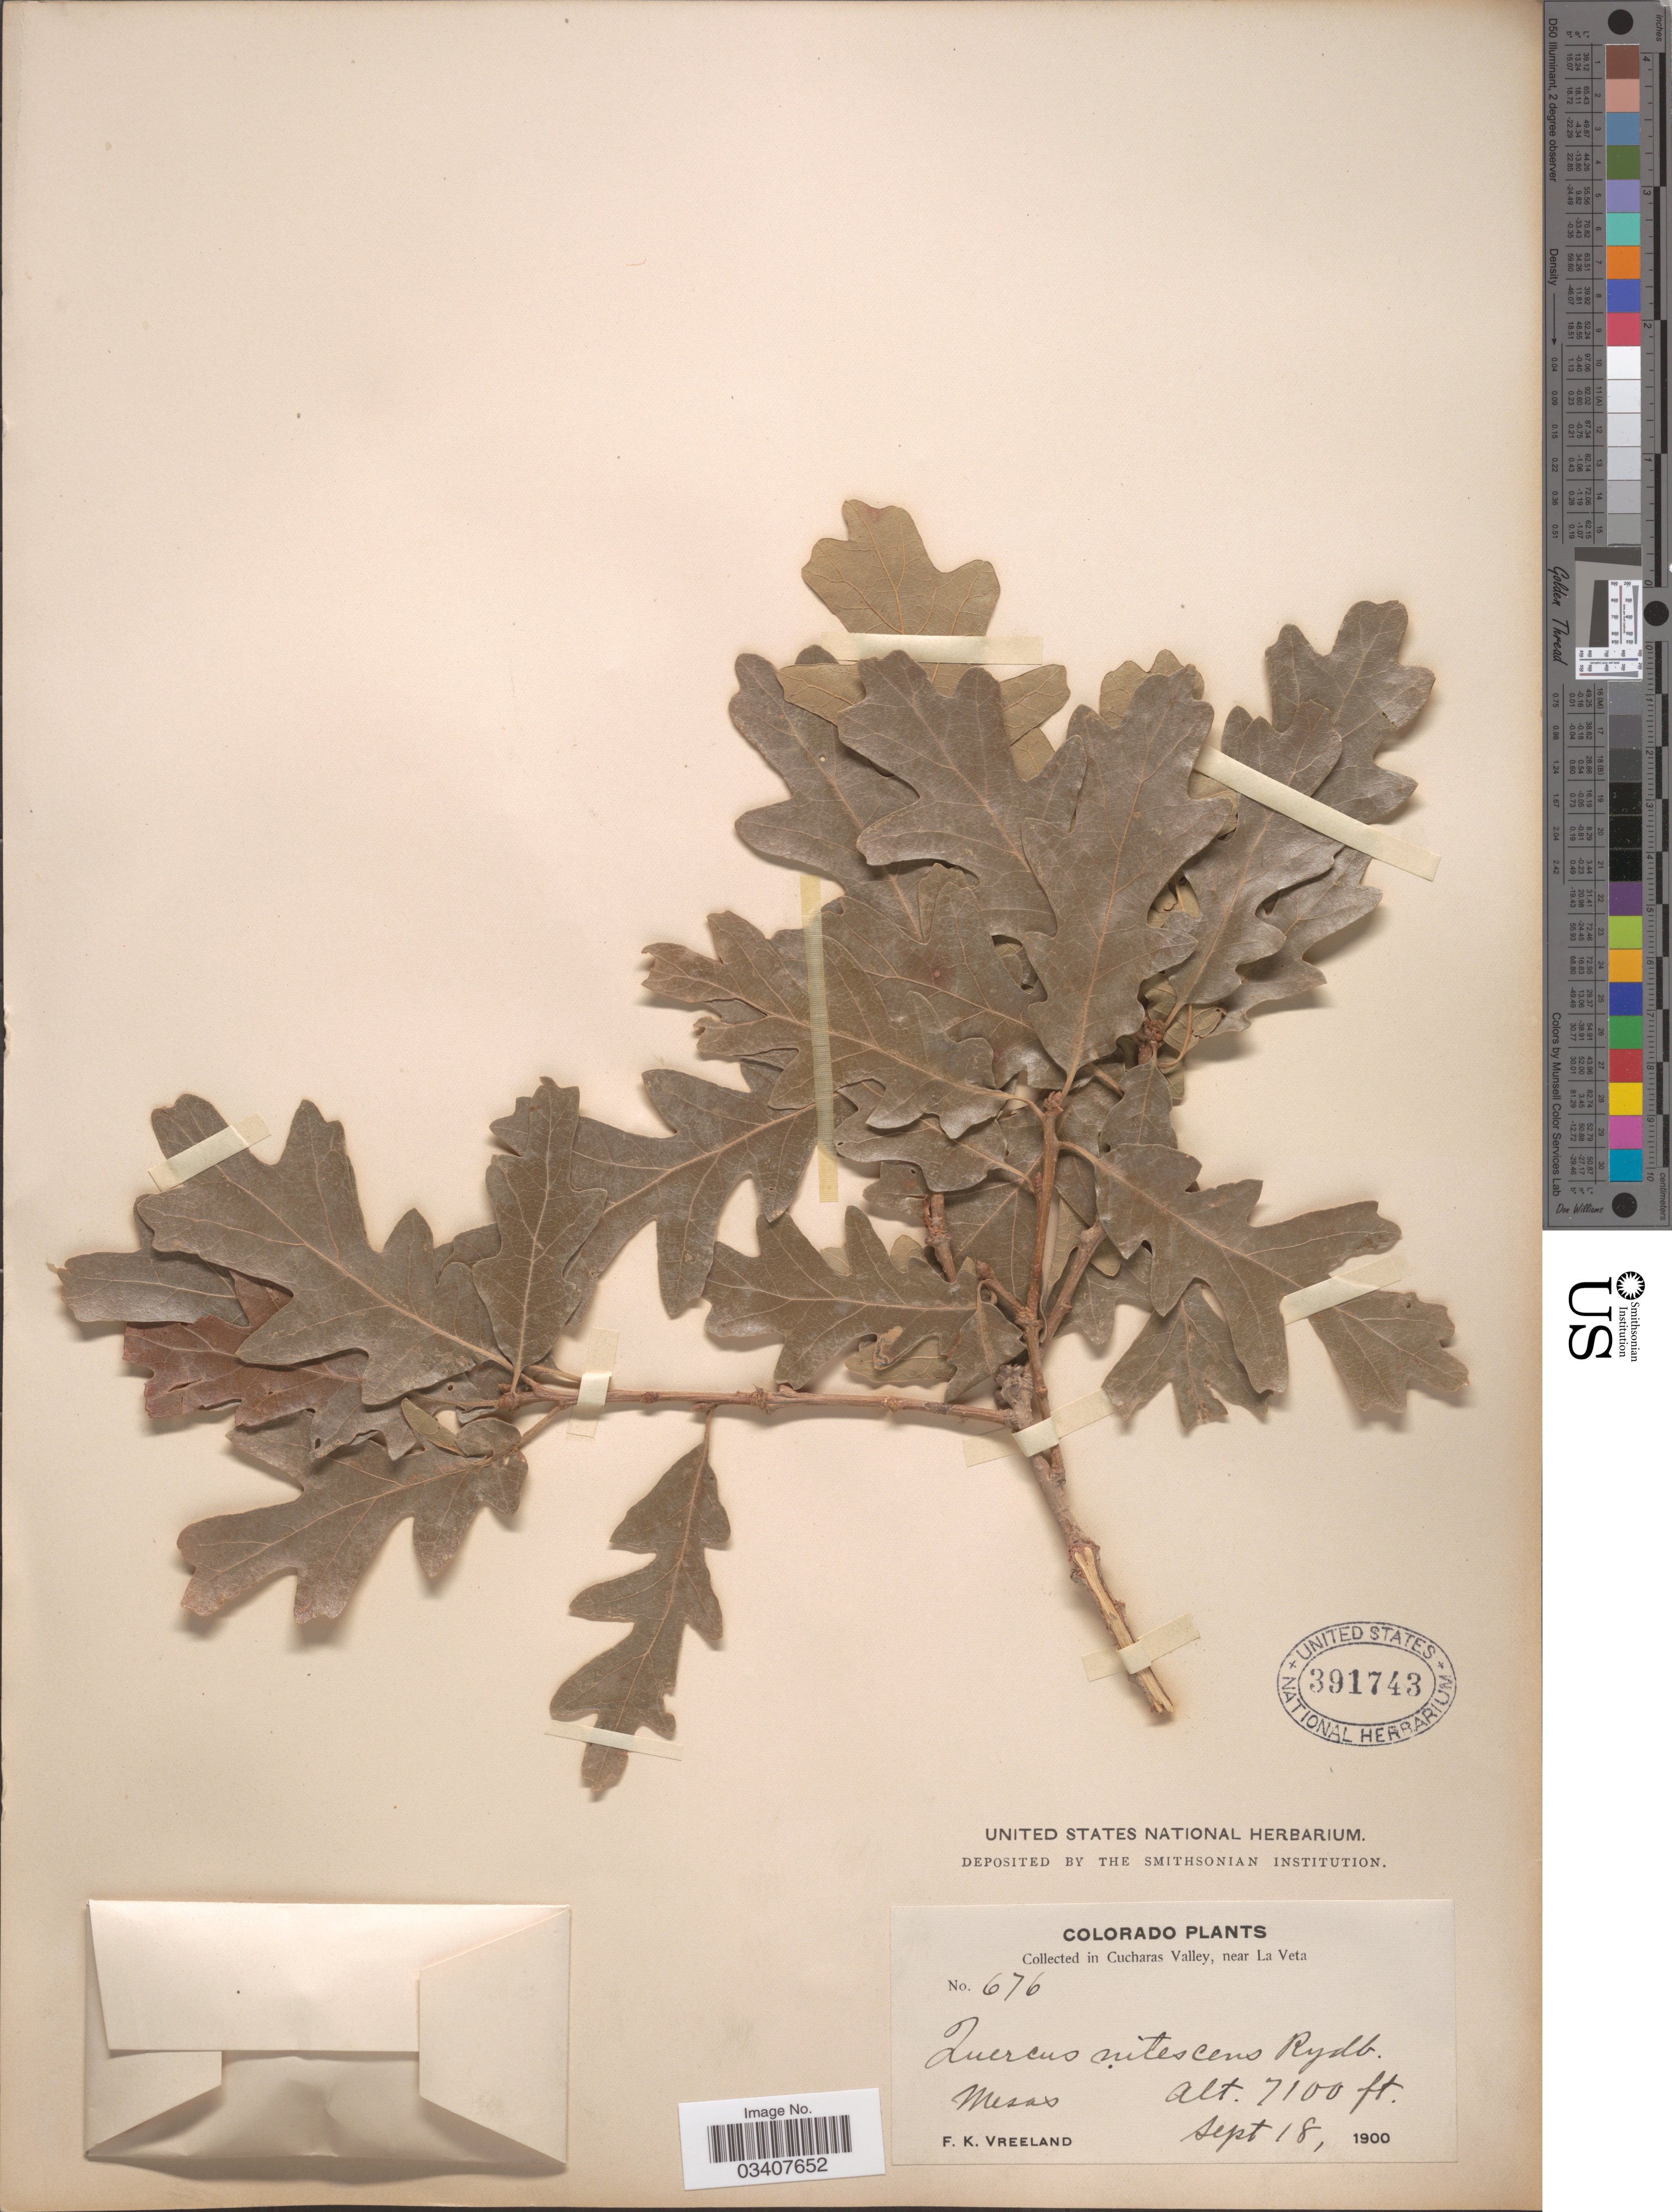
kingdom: Plantae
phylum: Tracheophyta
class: Magnoliopsida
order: Fagales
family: Fagaceae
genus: Quercus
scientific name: Quercus nitescens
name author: Rydb.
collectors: F. Vreeland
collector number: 676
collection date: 1900-09-18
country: United States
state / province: Colorado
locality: In Cucharas Valley, near La Veta. Mesas.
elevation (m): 2164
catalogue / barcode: US 391743